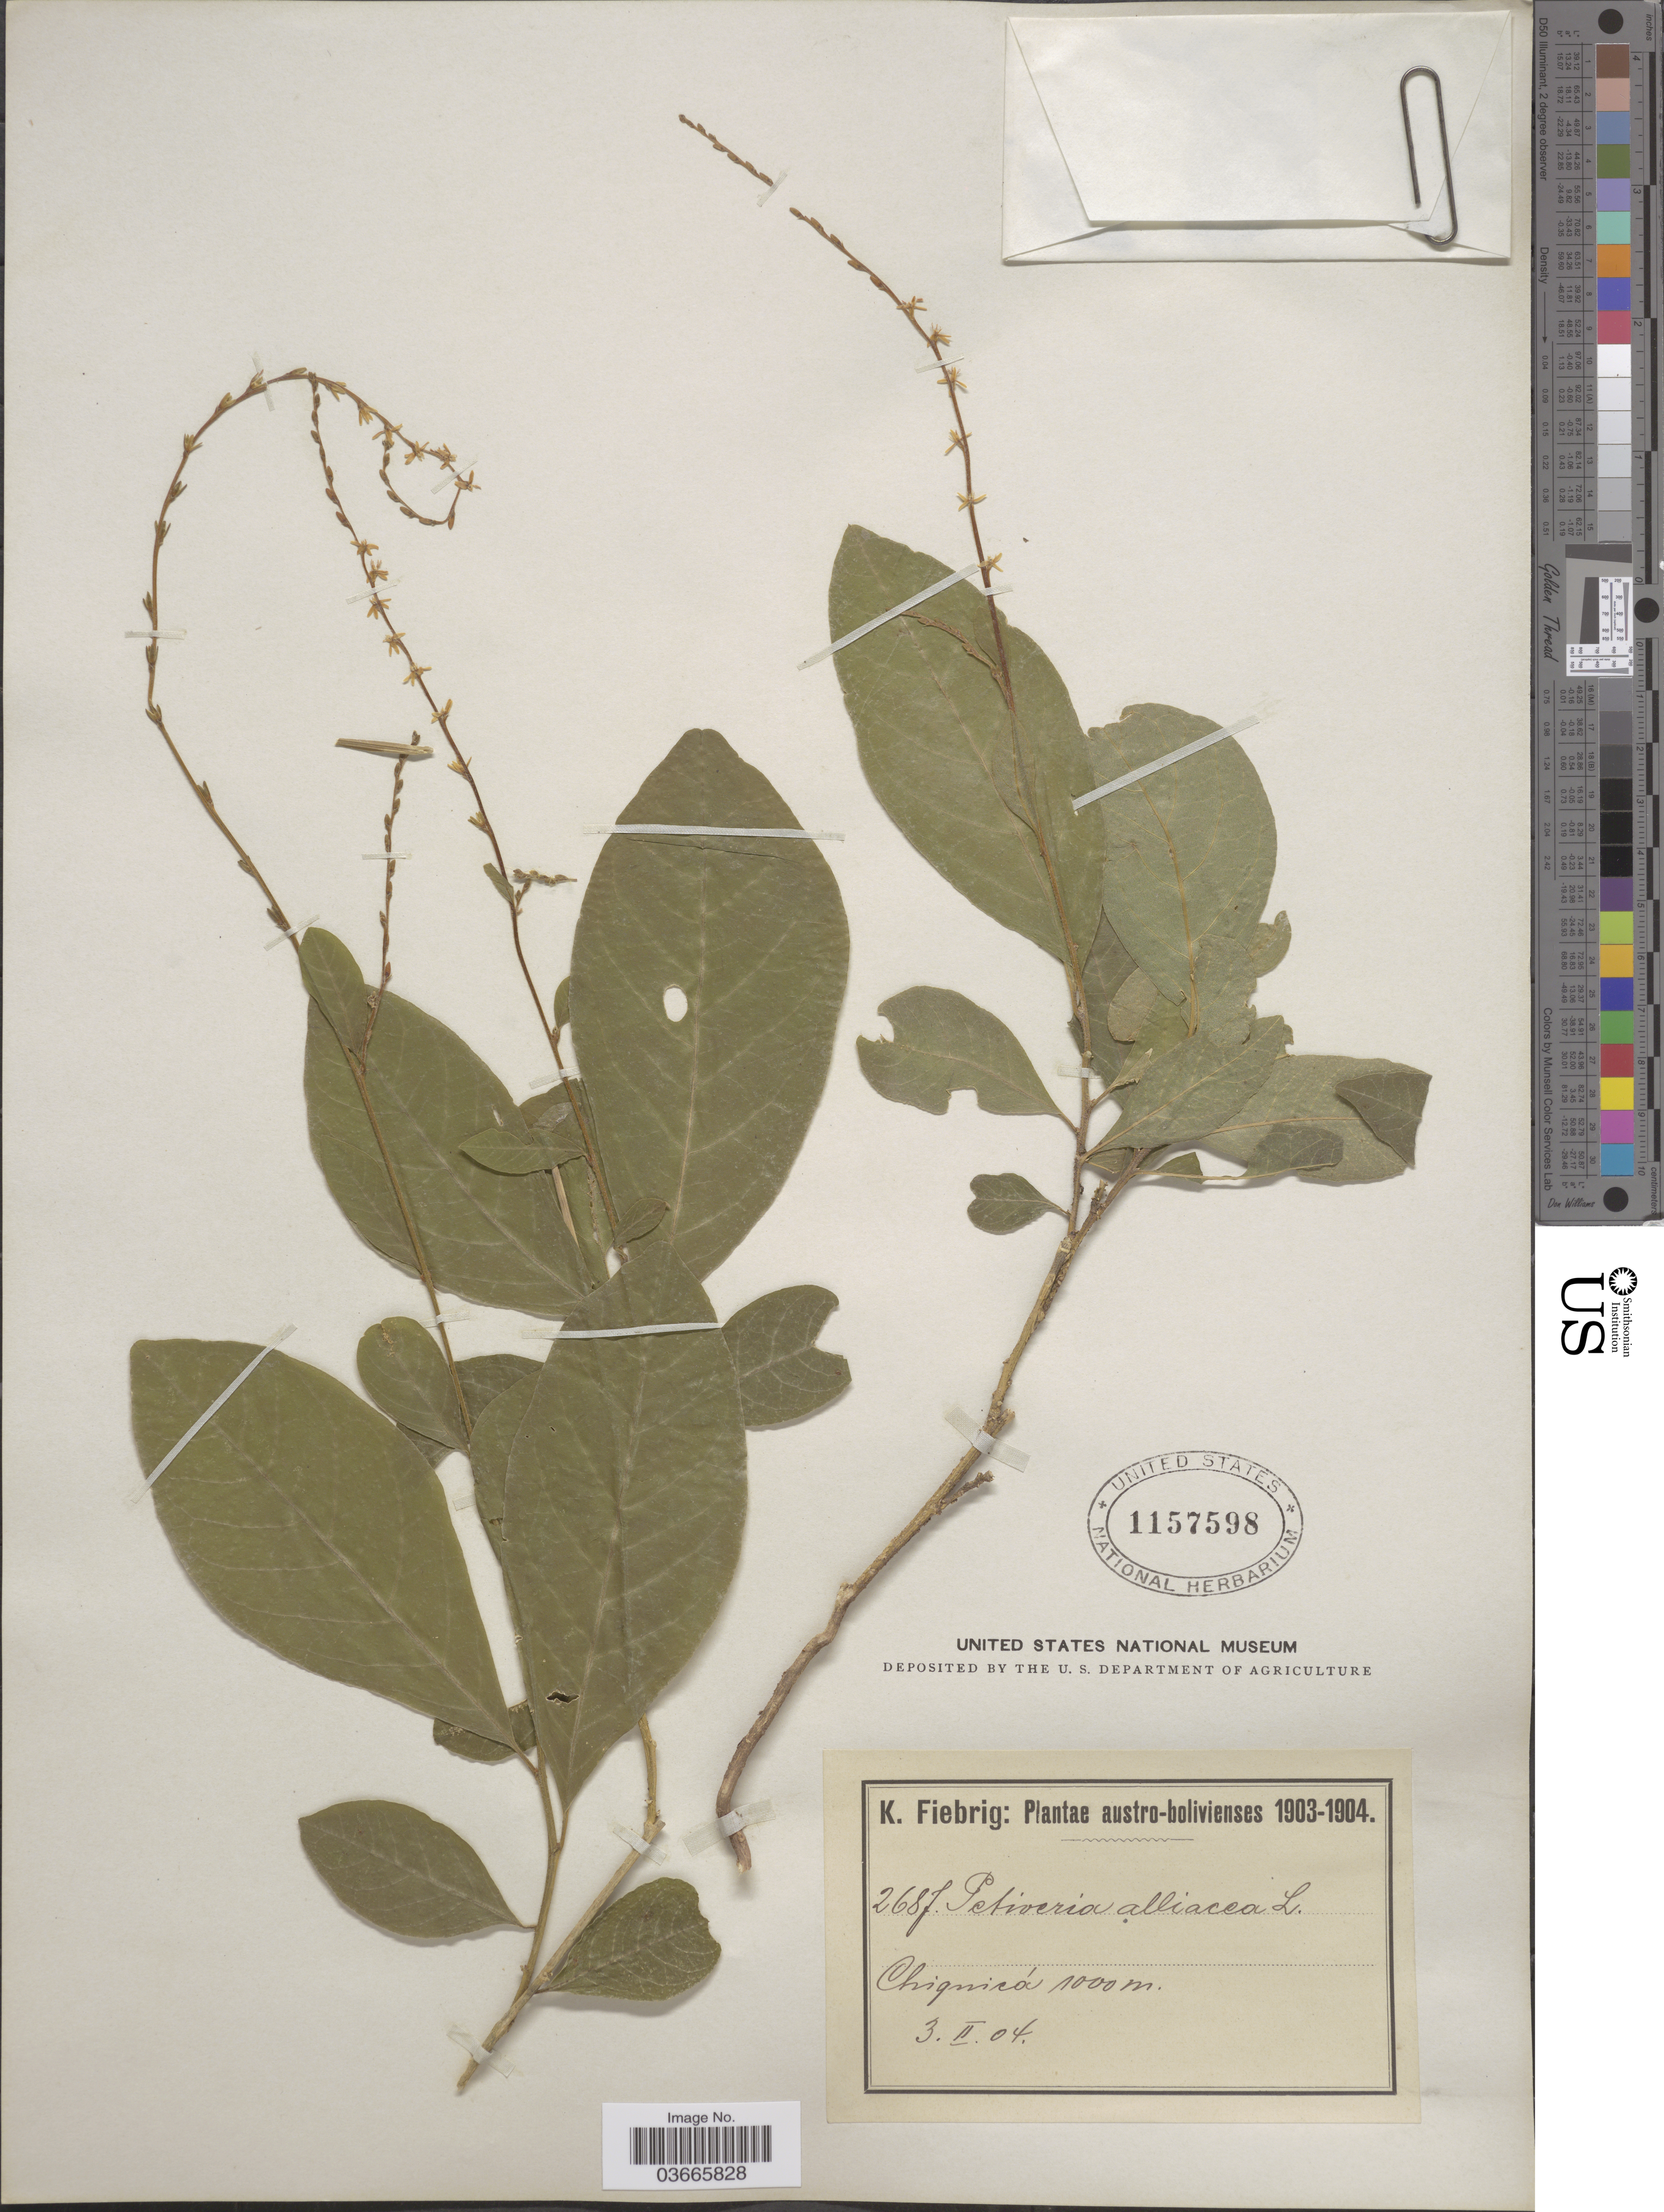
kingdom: Plantae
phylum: Tracheophyta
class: Magnoliopsida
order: Caryophyllales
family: Phytolaccaceae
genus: Petiveria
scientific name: Petiveria alliacea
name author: L.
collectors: K. Fiebrig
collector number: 2687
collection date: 1904-02-03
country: Bolivia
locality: Chiquicá.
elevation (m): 1000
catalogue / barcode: US 1157598